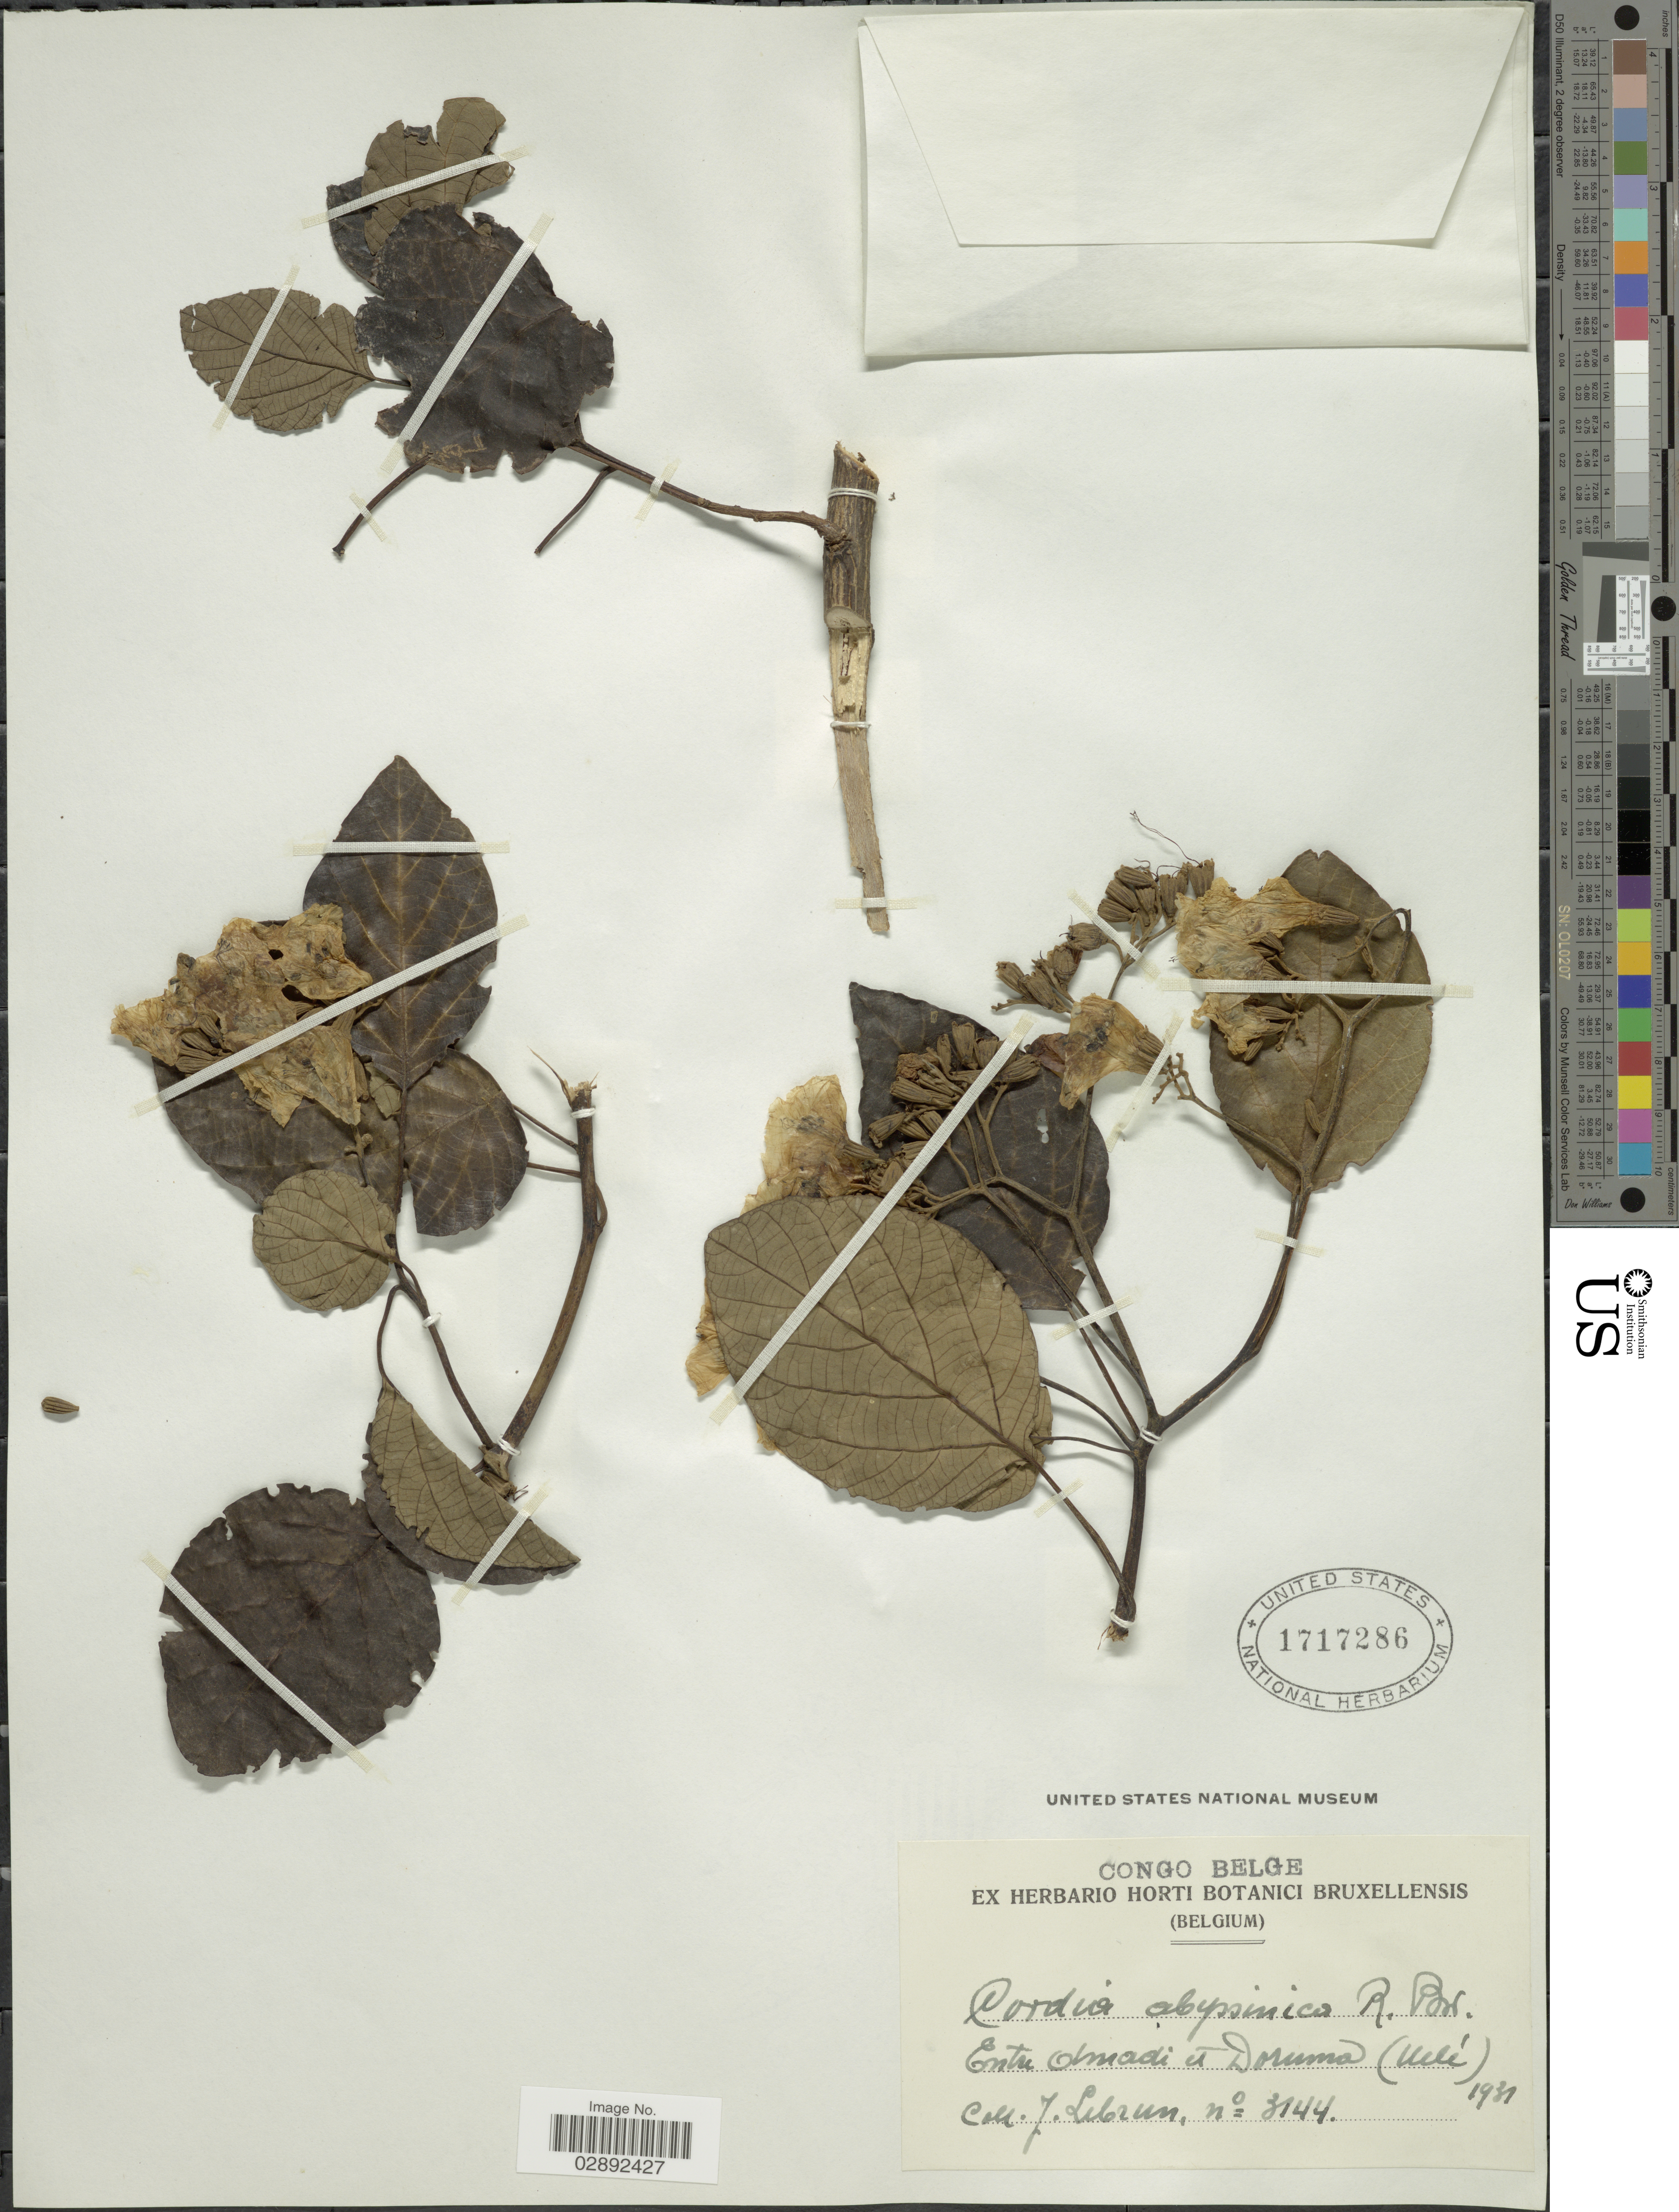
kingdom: Plantae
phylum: Tracheophyta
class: Magnoliopsida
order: Boraginales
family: Cordiaceae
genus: Cordia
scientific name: Cordia africana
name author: Lam.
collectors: J. A. Lebrun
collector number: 3144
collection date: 1931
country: Congo, Democratic Republic of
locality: Congo Belge. Entre Amadi et Doruma (Uelé).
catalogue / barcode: US 1717286